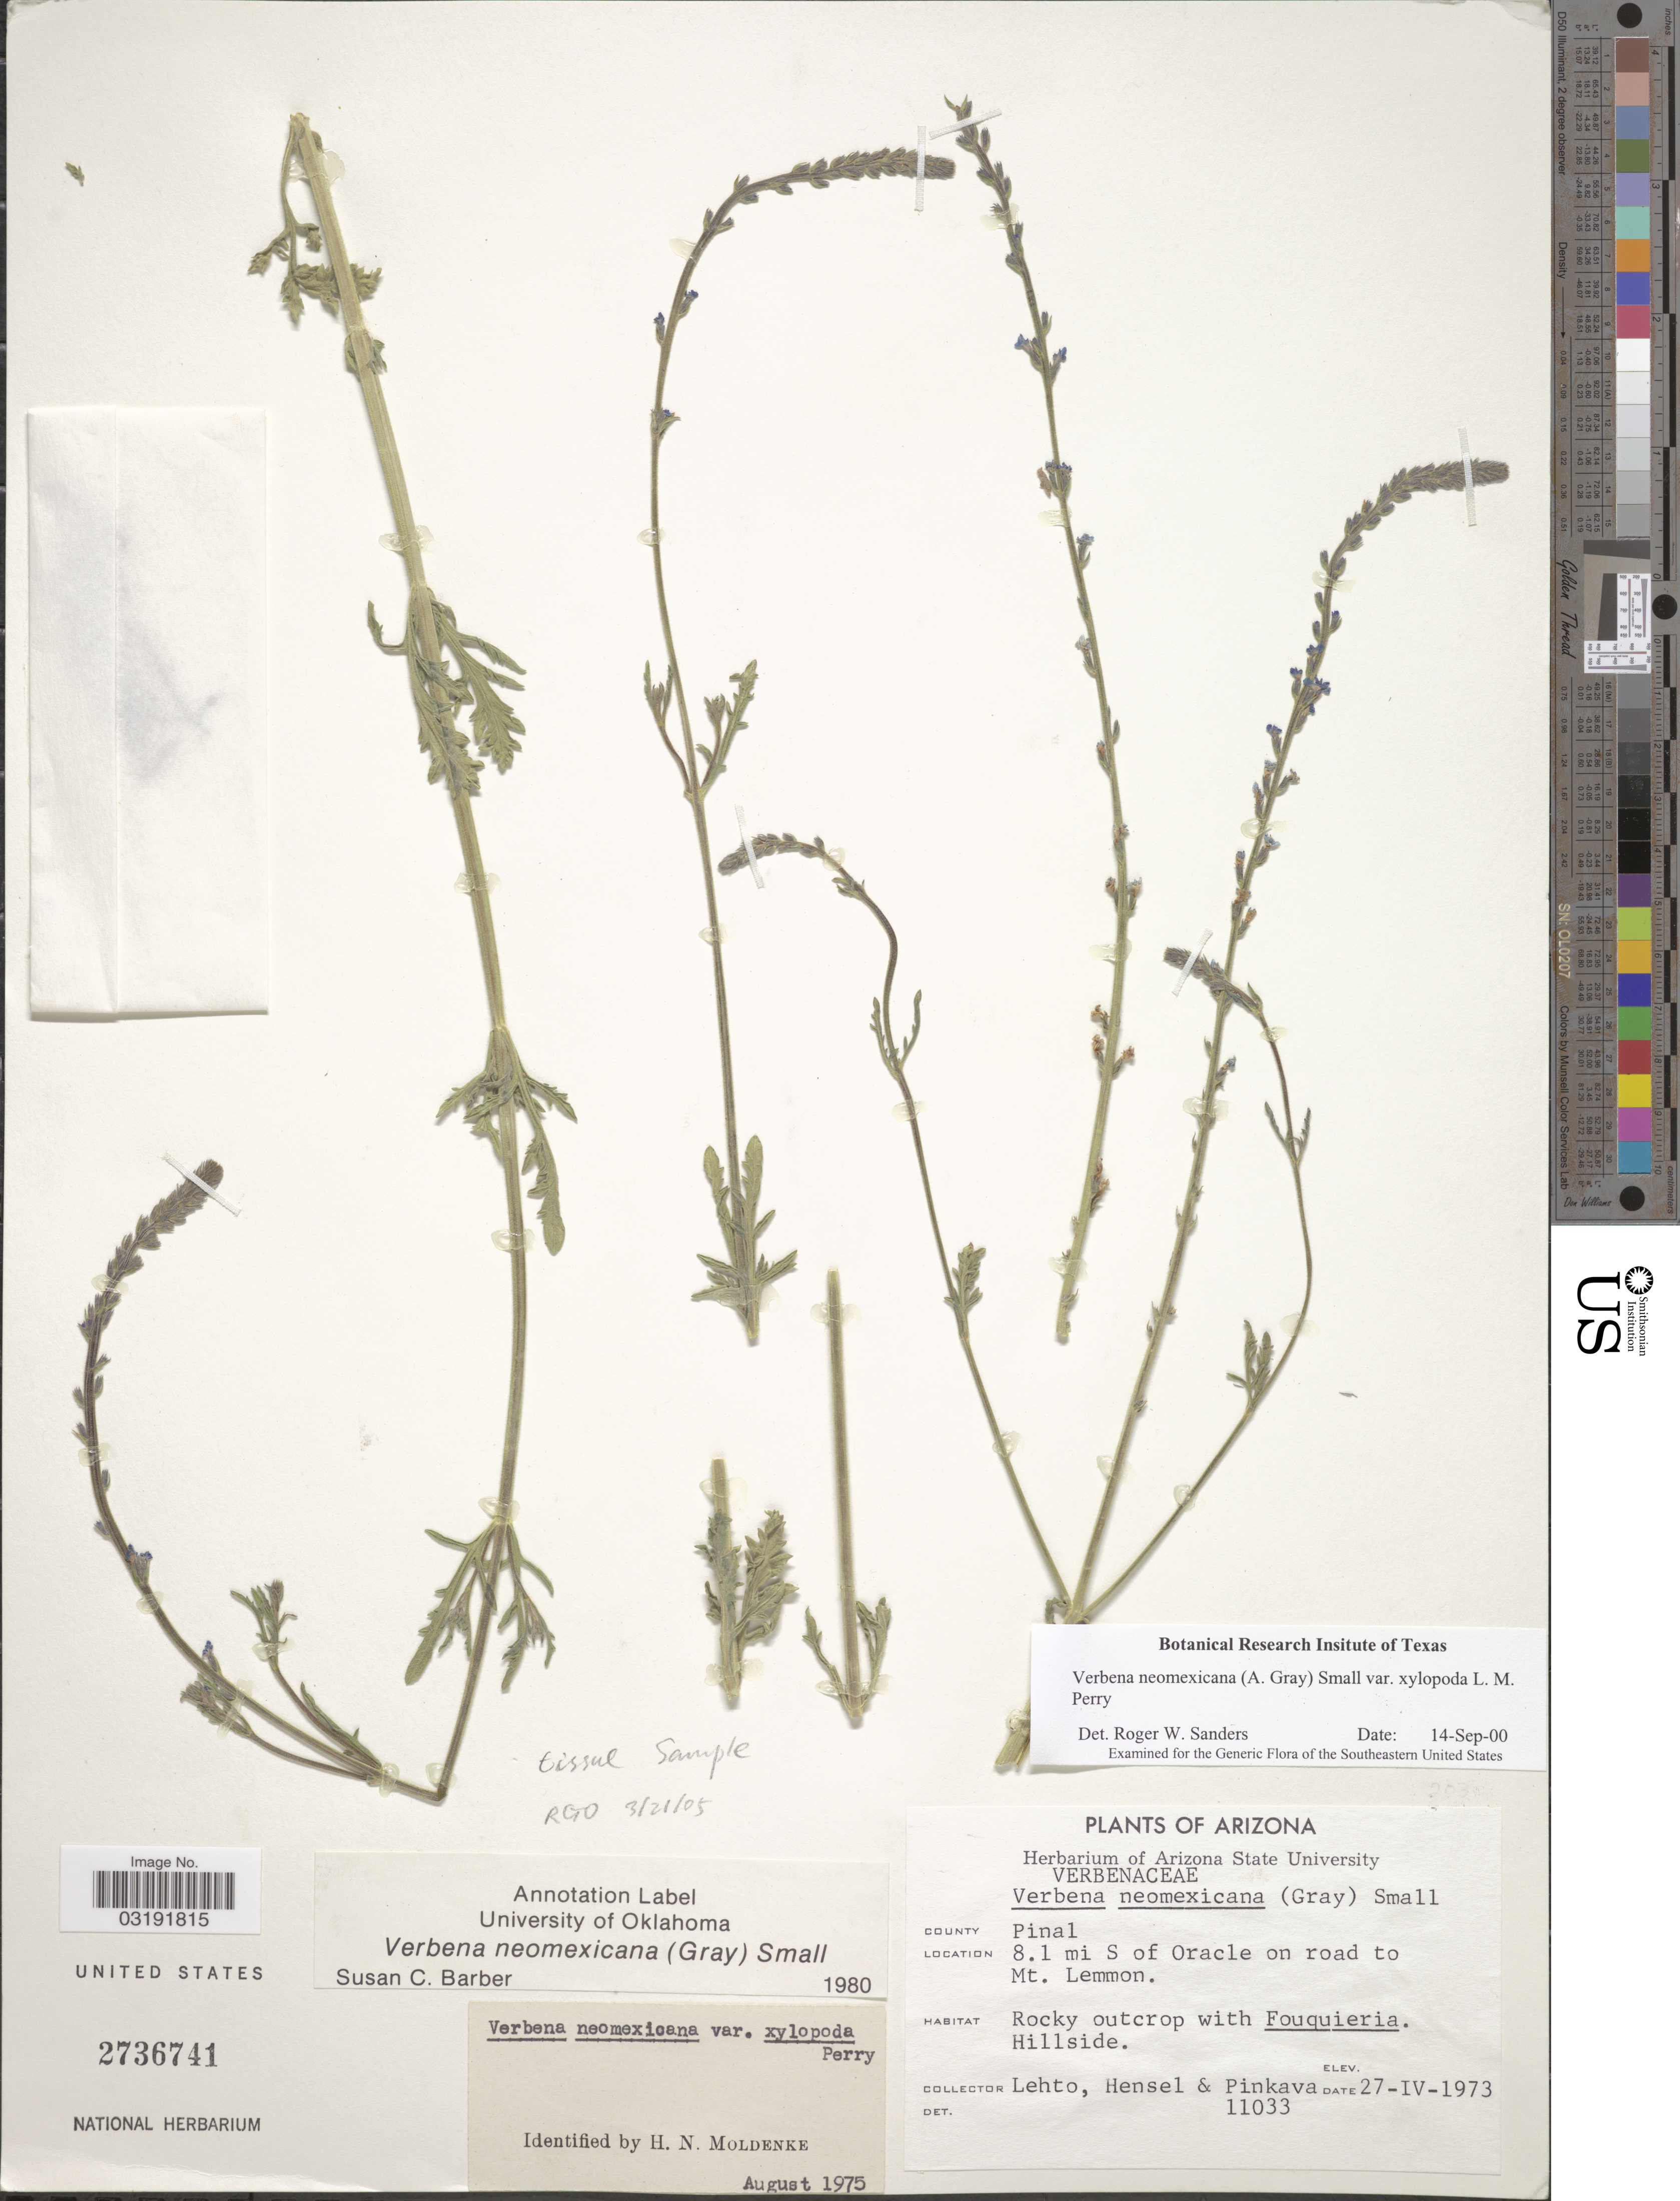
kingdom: Plantae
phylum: Tracheophyta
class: Magnoliopsida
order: Lamiales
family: Verbenaceae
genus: Verbena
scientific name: Verbena neomexicana var. xylopoda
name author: L.M. Perry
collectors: -. Lehto, -. Hensel & -. Pinkava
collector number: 11033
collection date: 1973-04-27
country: United States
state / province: Arizona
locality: County Pinal. 8.1 mi S of Oracle on road to Mt. Lemmon.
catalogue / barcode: US 2736741